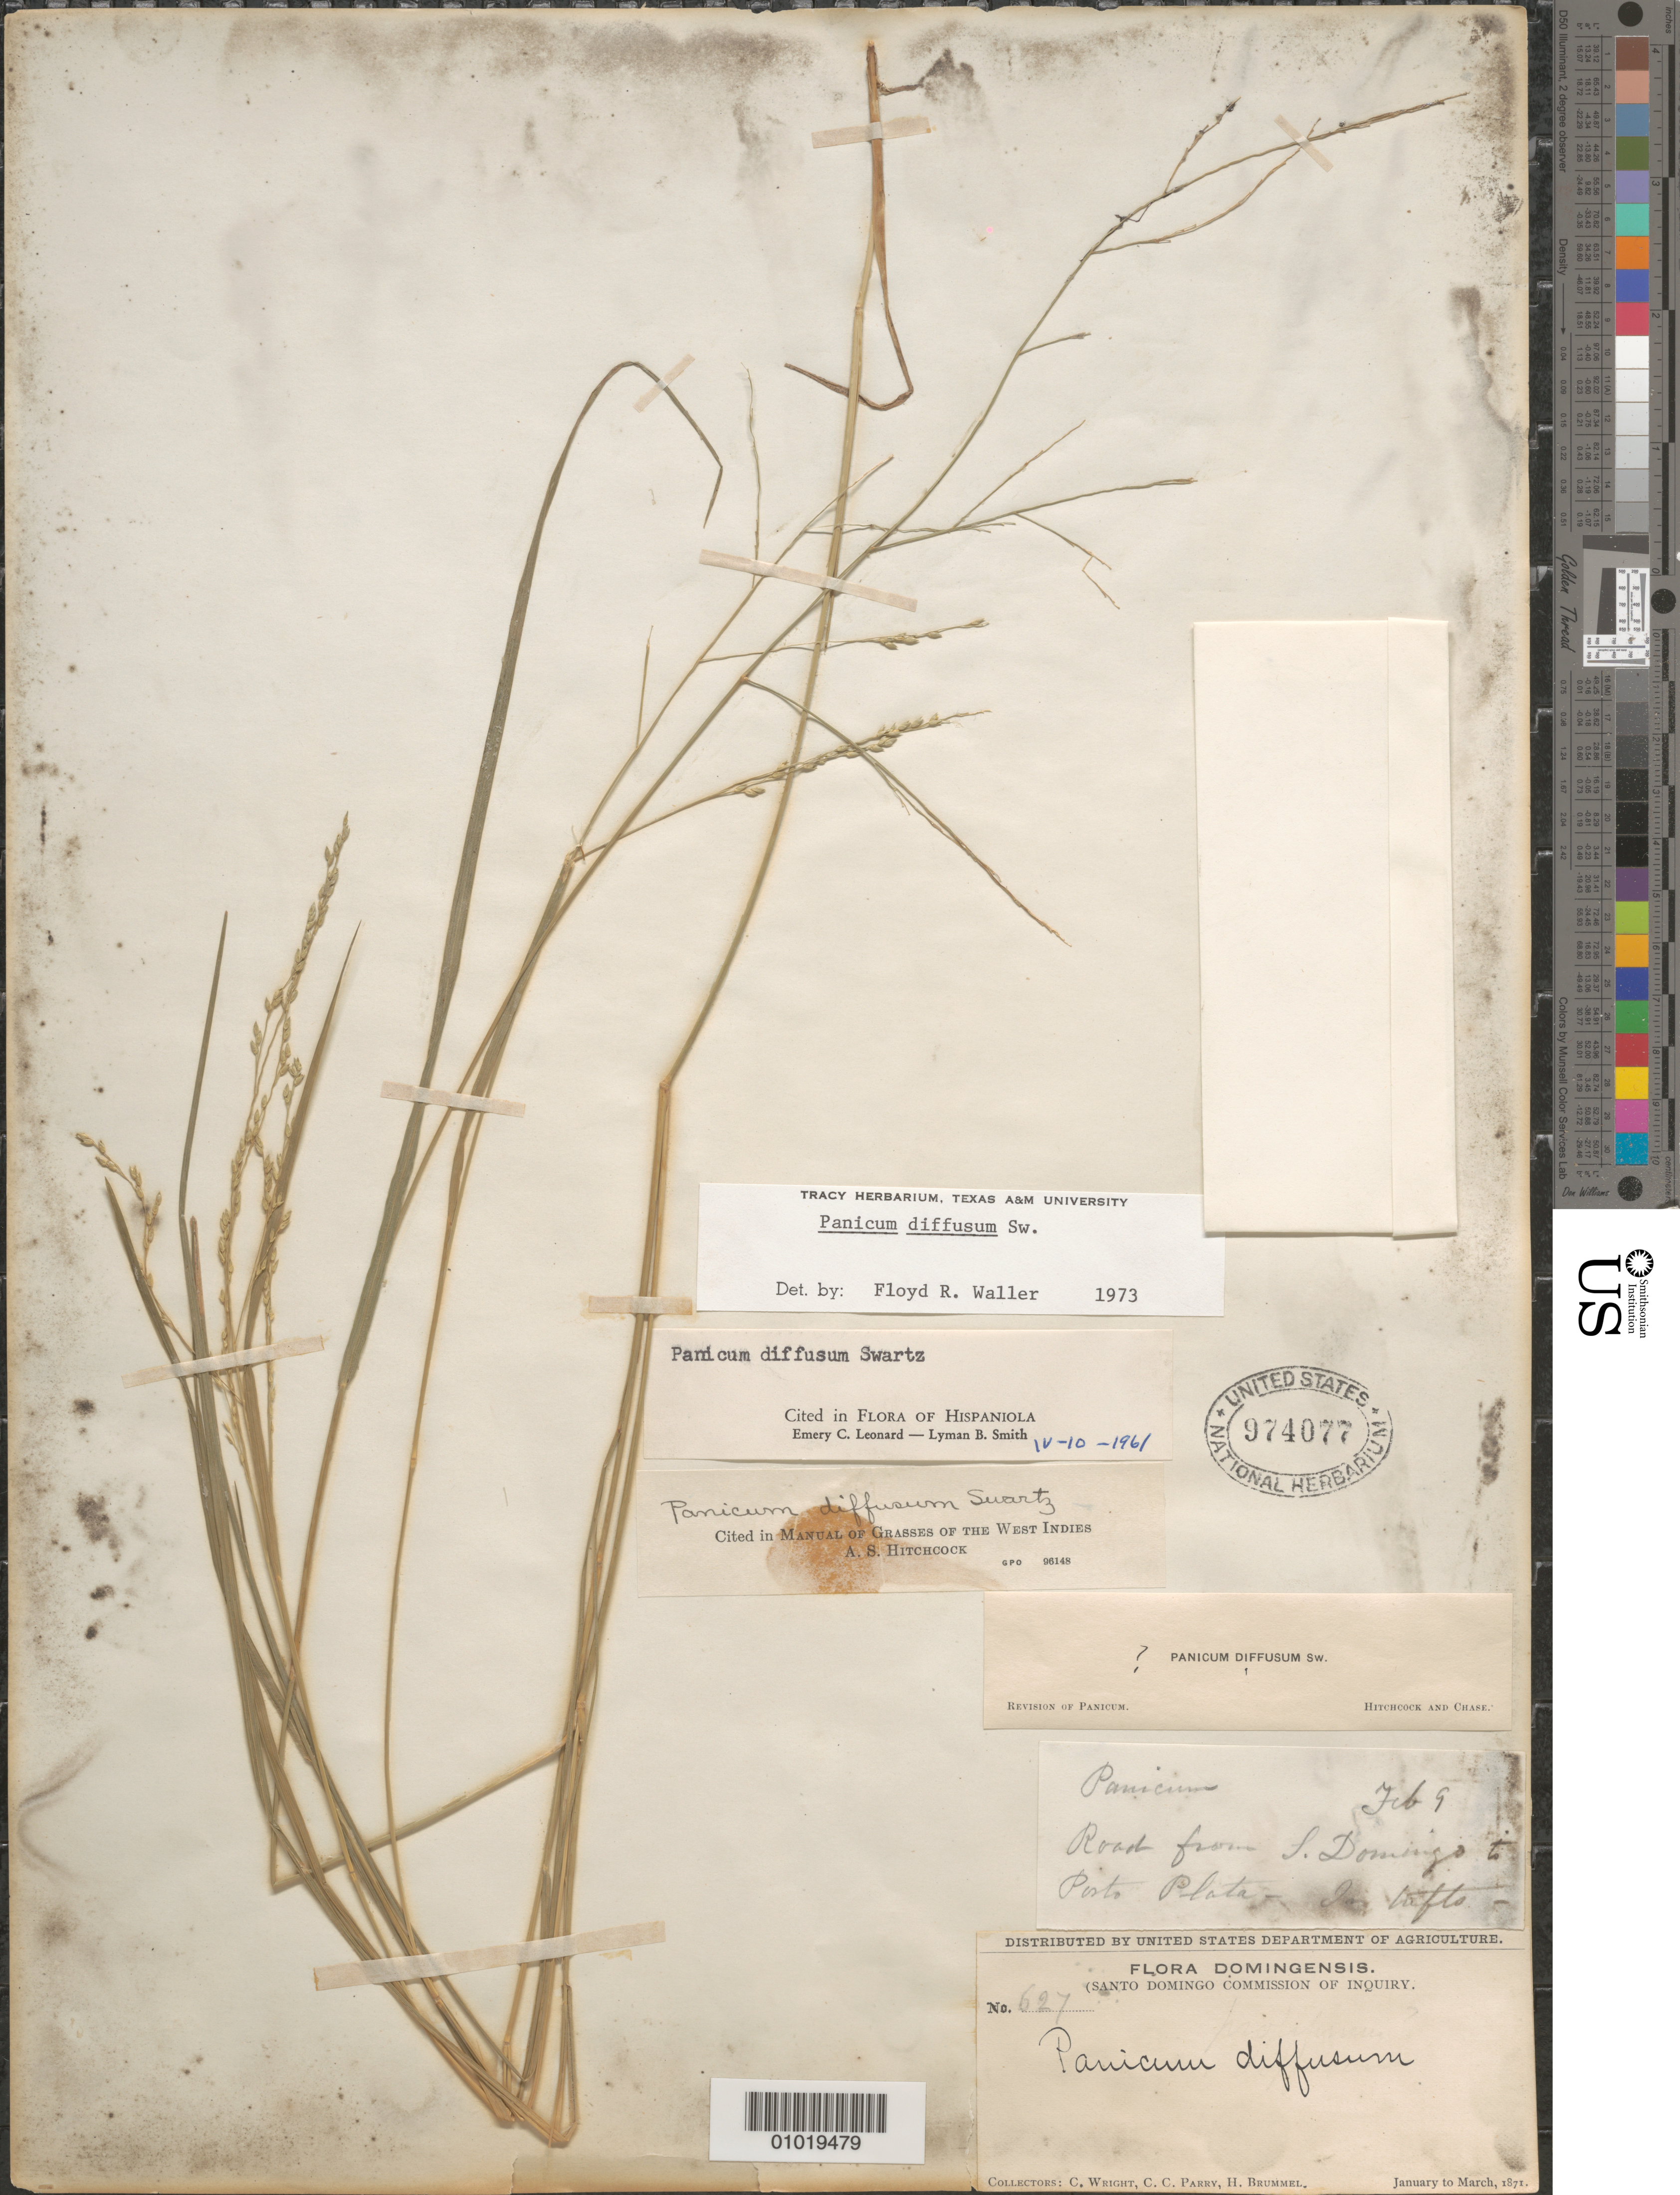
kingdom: Plantae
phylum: Tracheophyta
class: Liliopsida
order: Poales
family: Poaceae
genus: Panicum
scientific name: Panicum diffusum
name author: Sw.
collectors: C. Wright, C. C. Parry & H. Brummel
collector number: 627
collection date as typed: Jan 1871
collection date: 1871-01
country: Dominican Republic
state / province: Distrito Nacional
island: Hispaniola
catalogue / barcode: US 974077